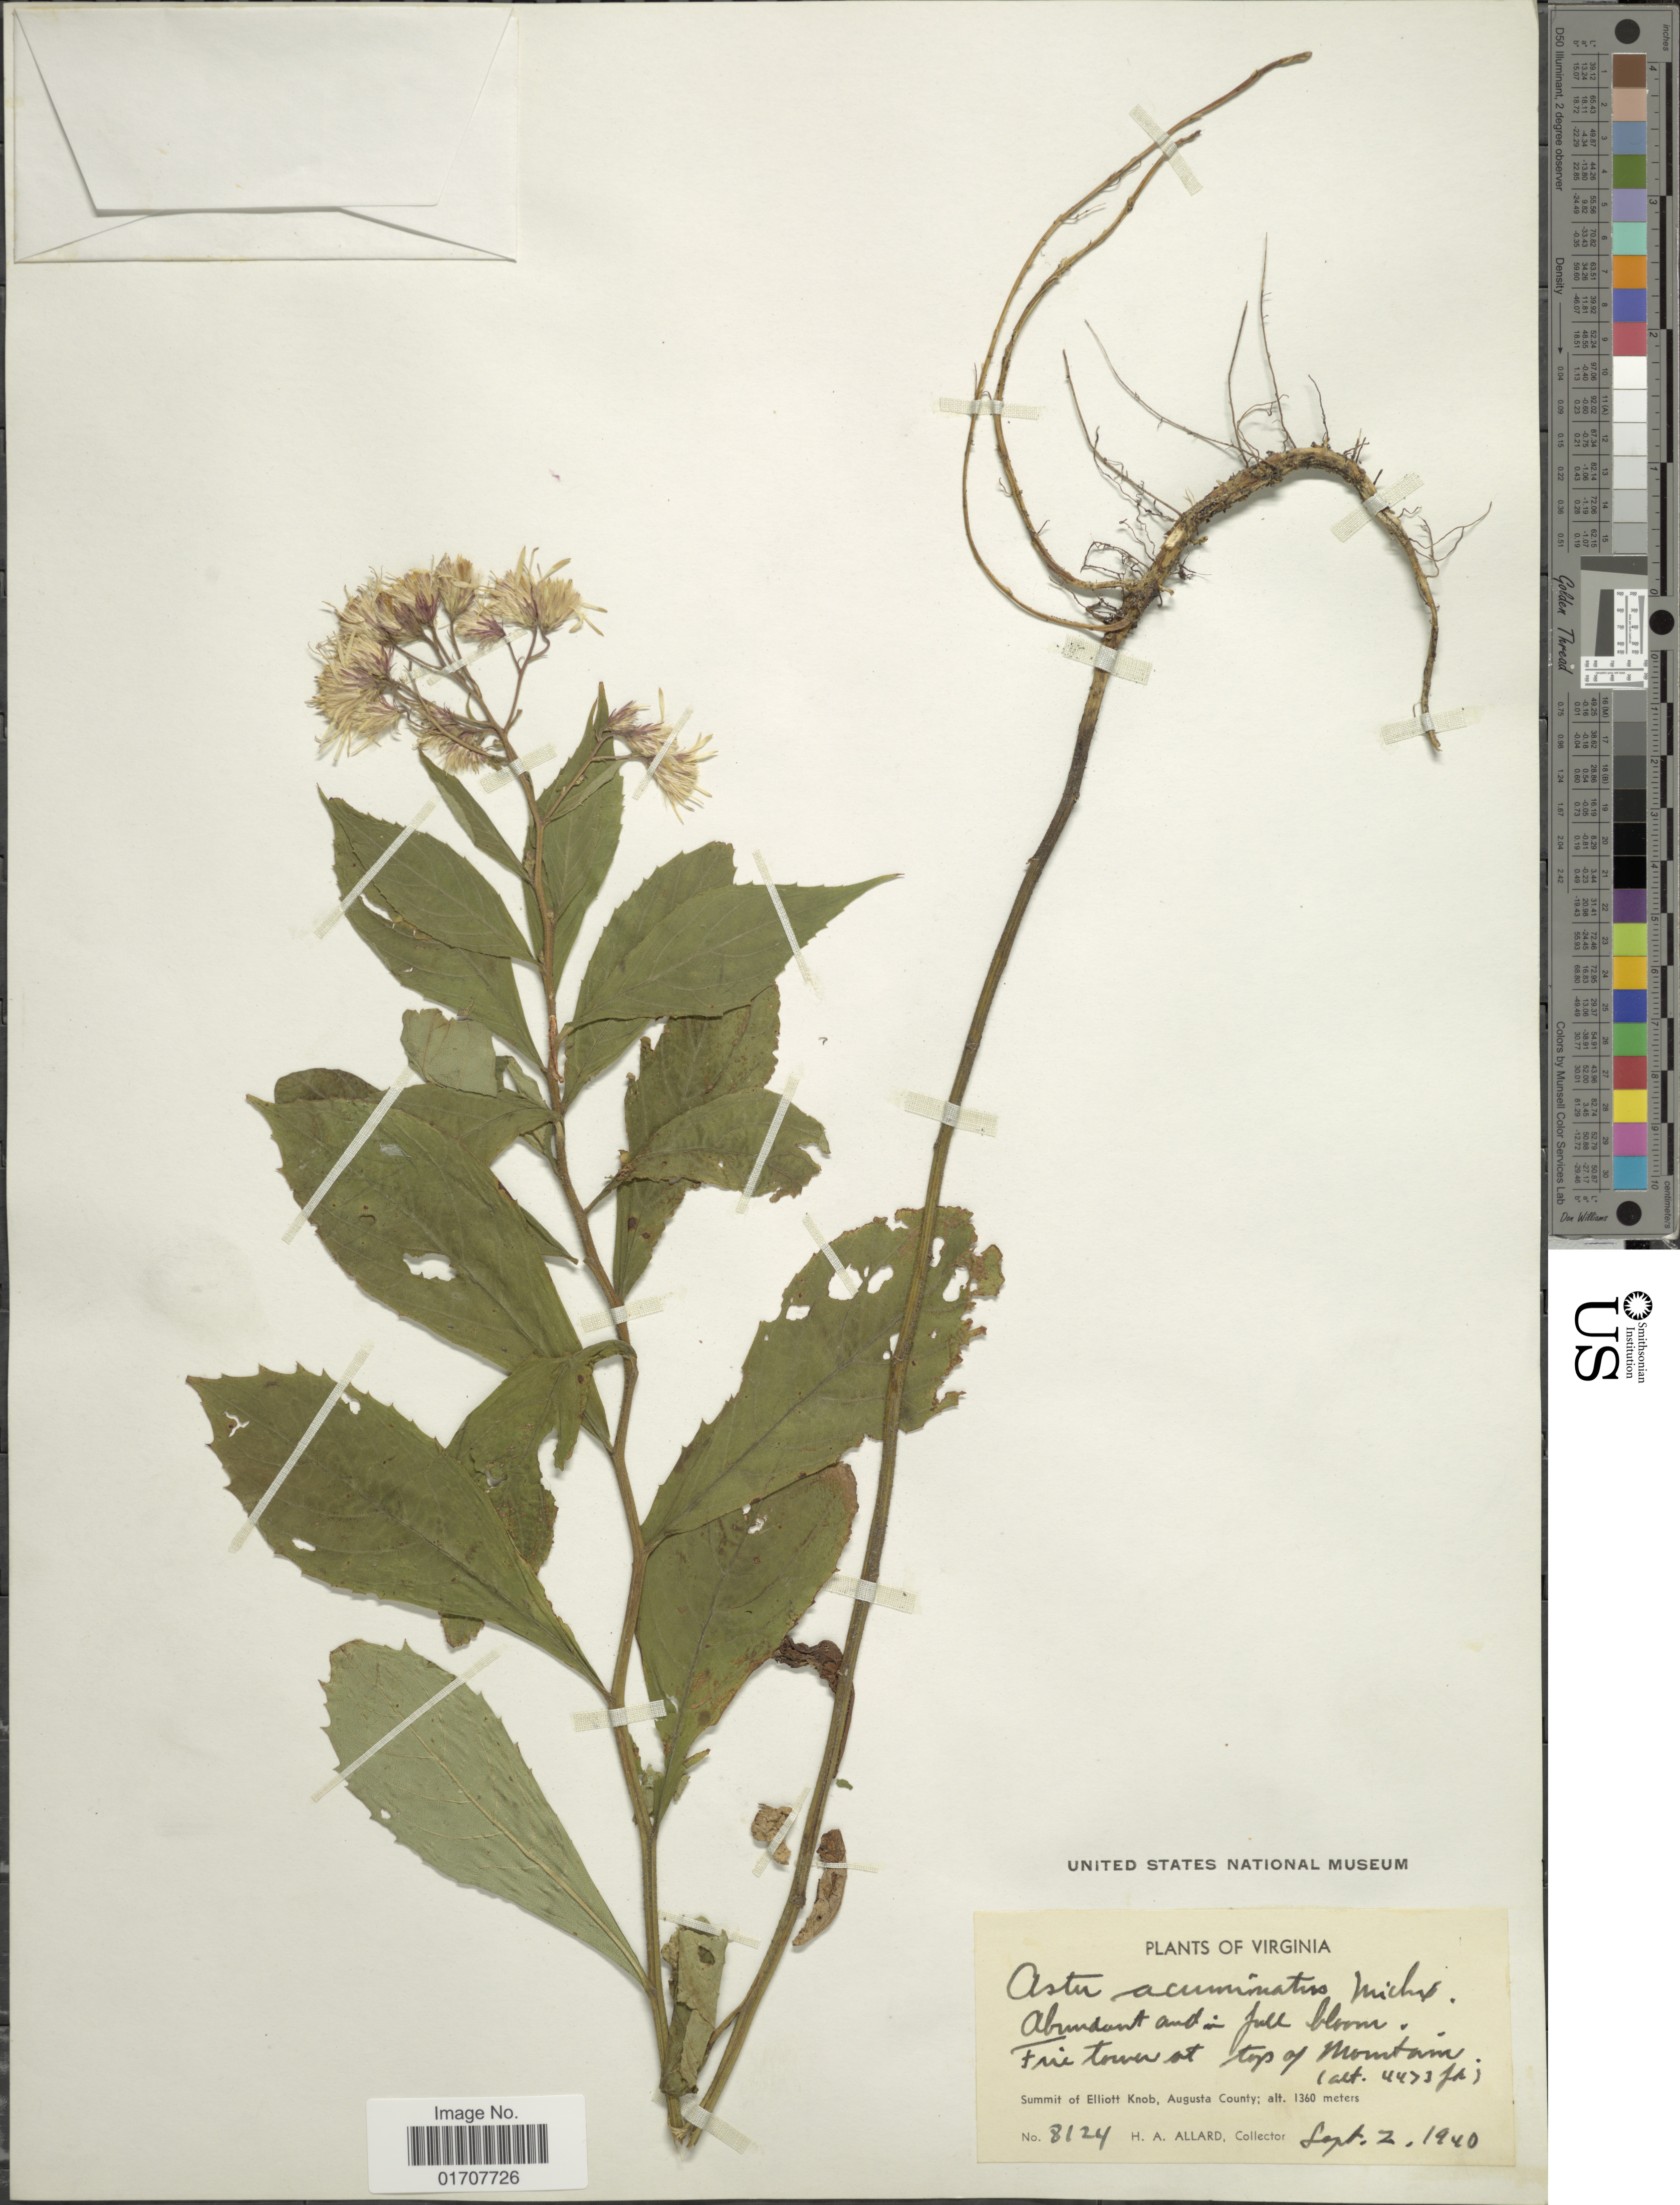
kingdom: Plantae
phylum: Tracheophyta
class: Magnoliopsida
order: Asterales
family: Asteraceae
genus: Oclemena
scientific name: Oclemena acuminata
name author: (Michx.) Greene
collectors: H. A. Allard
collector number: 8124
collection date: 1940-09-02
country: United States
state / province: Virginia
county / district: Augusta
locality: Abundant and in full bloum, Fire tower at Tops of Mountain,Summit of Elliott Knob, Augusta County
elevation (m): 1360